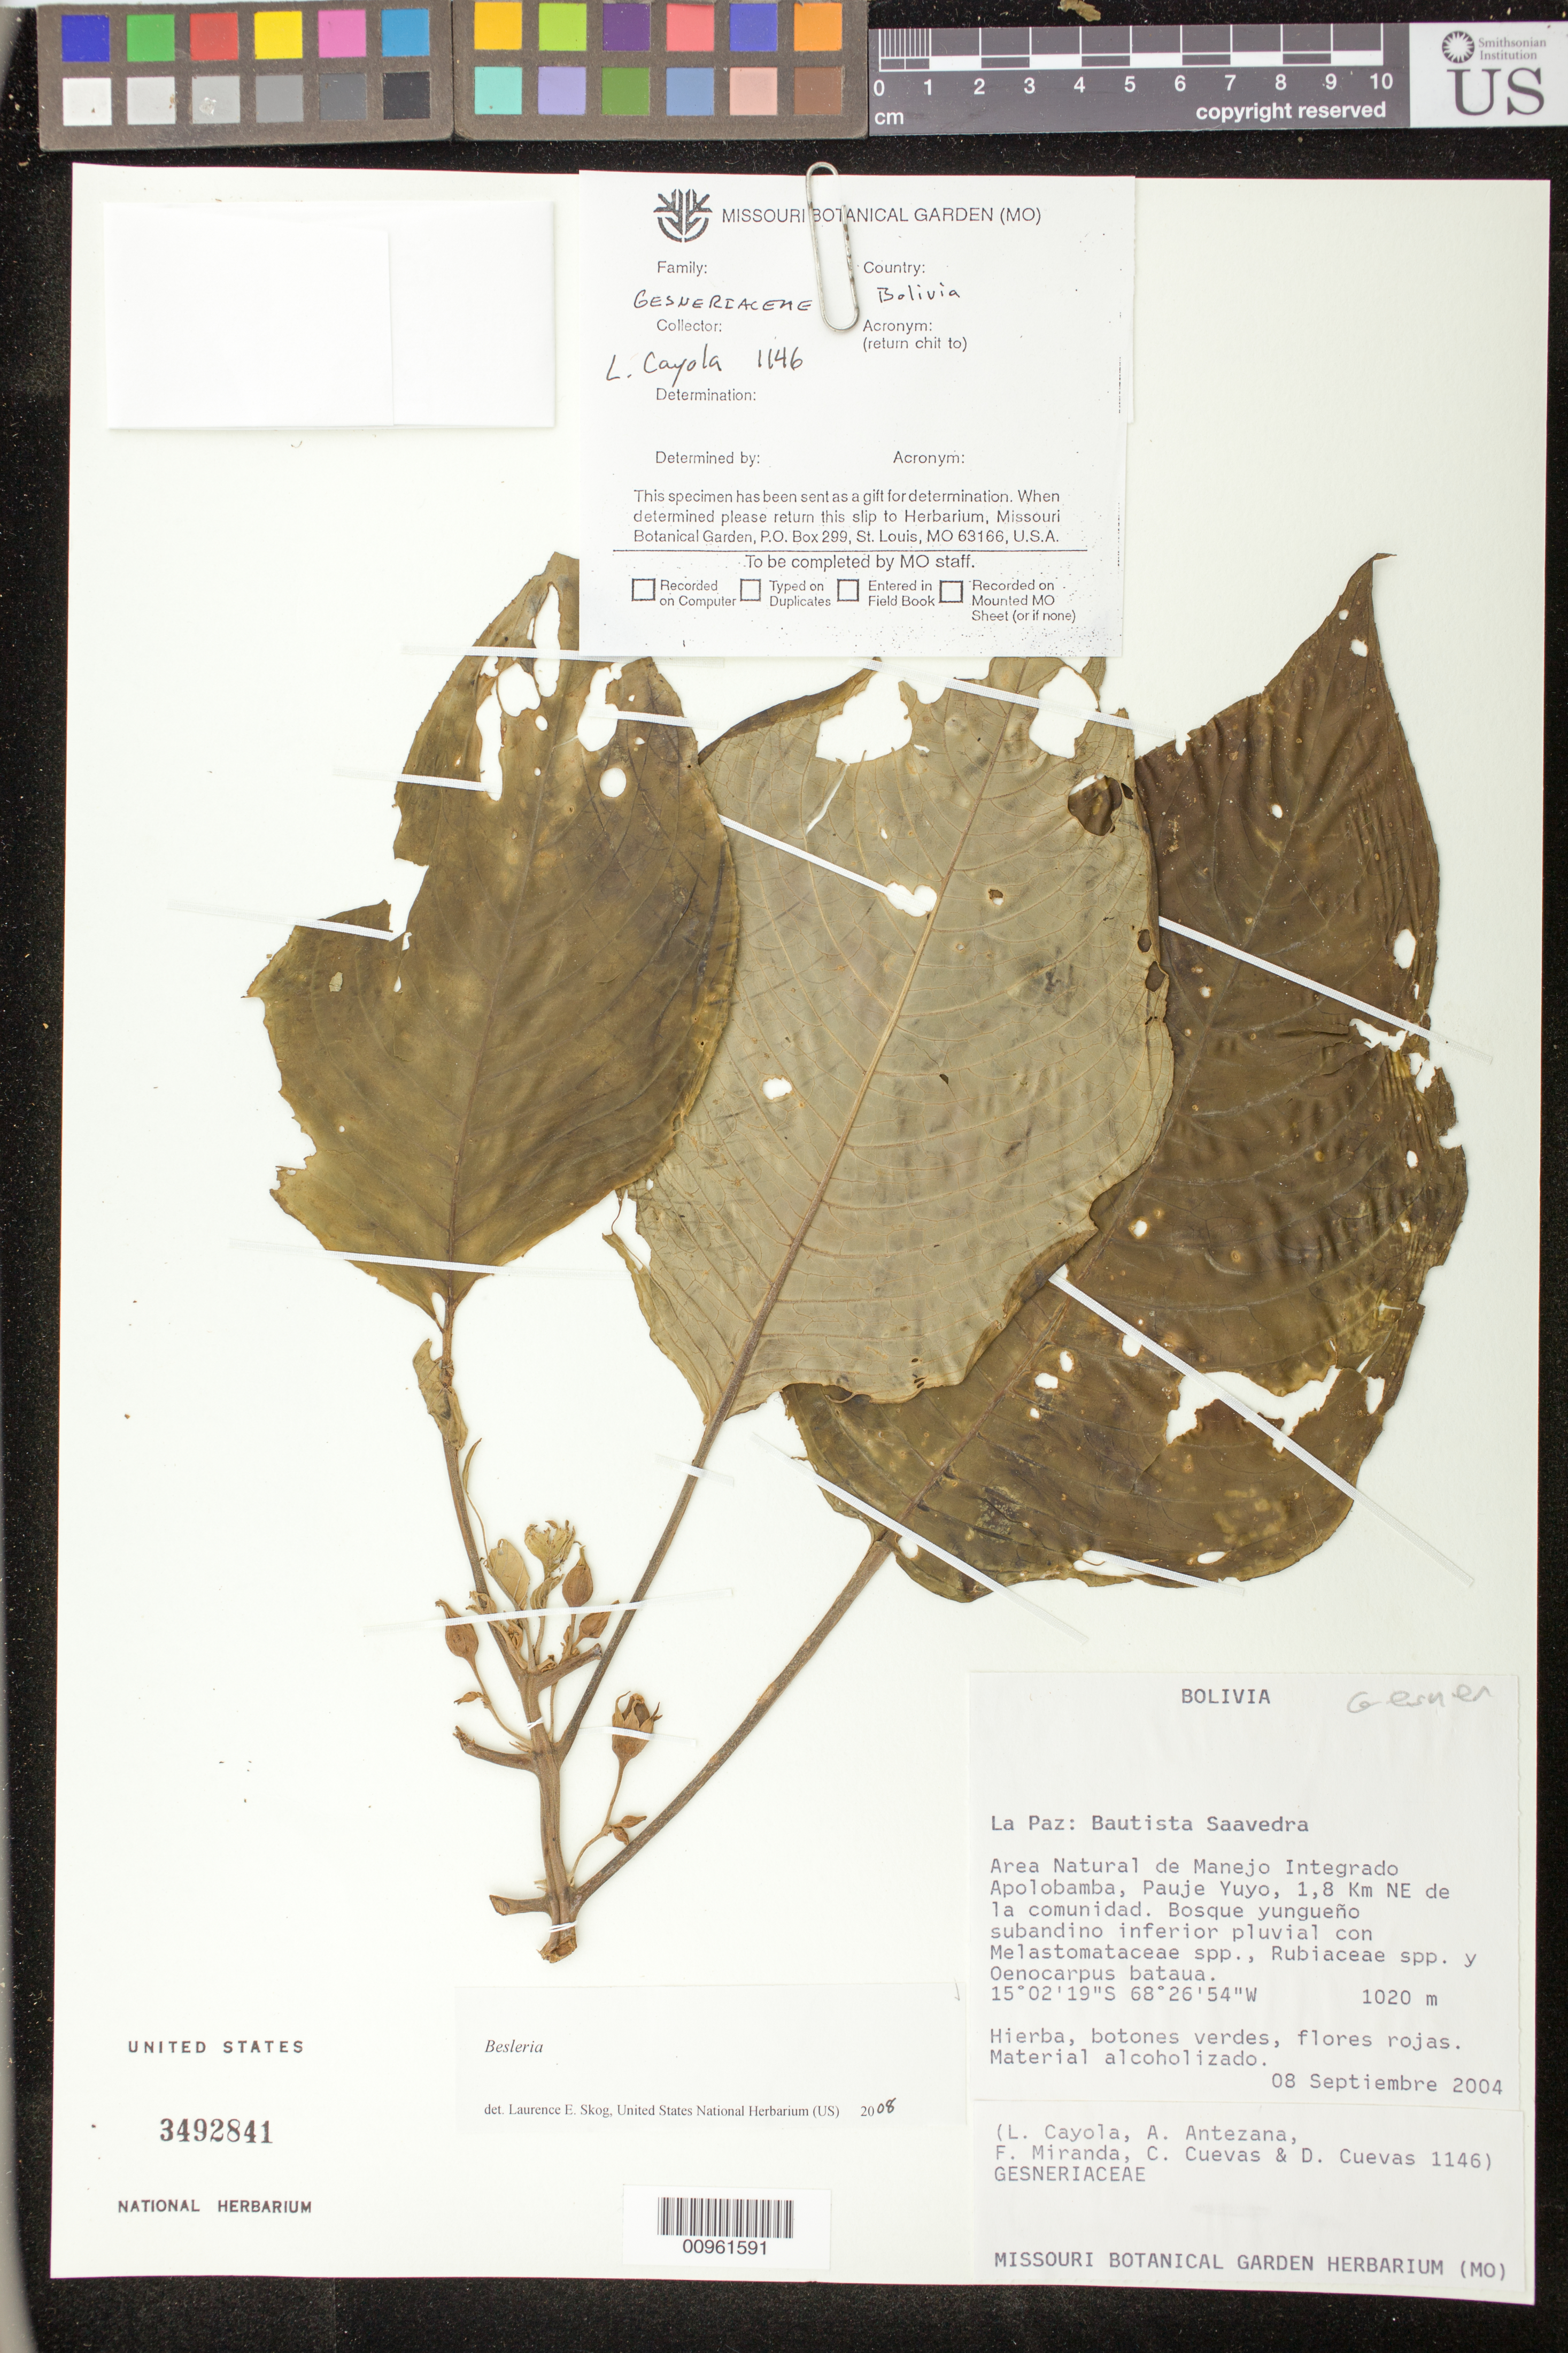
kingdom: Plantae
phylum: Tracheophyta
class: Magnoliopsida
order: Lamiales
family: Gesneriaceae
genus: Besleria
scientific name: Besleria sp.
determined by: Skog, Laurence E.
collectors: L. Cayola & et al.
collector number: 1146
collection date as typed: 08 Sep 2004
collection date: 2004-09-08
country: Bolivia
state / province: La Paz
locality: La Paz: Bautista Saavedra. Area Natural de Manejo Integrado Apolobamba, Pauje Yuyo, 1.8 km NE de la comunidad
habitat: Bosque yungueño subandino inferior pluvial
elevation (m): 1020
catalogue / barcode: US 3492841